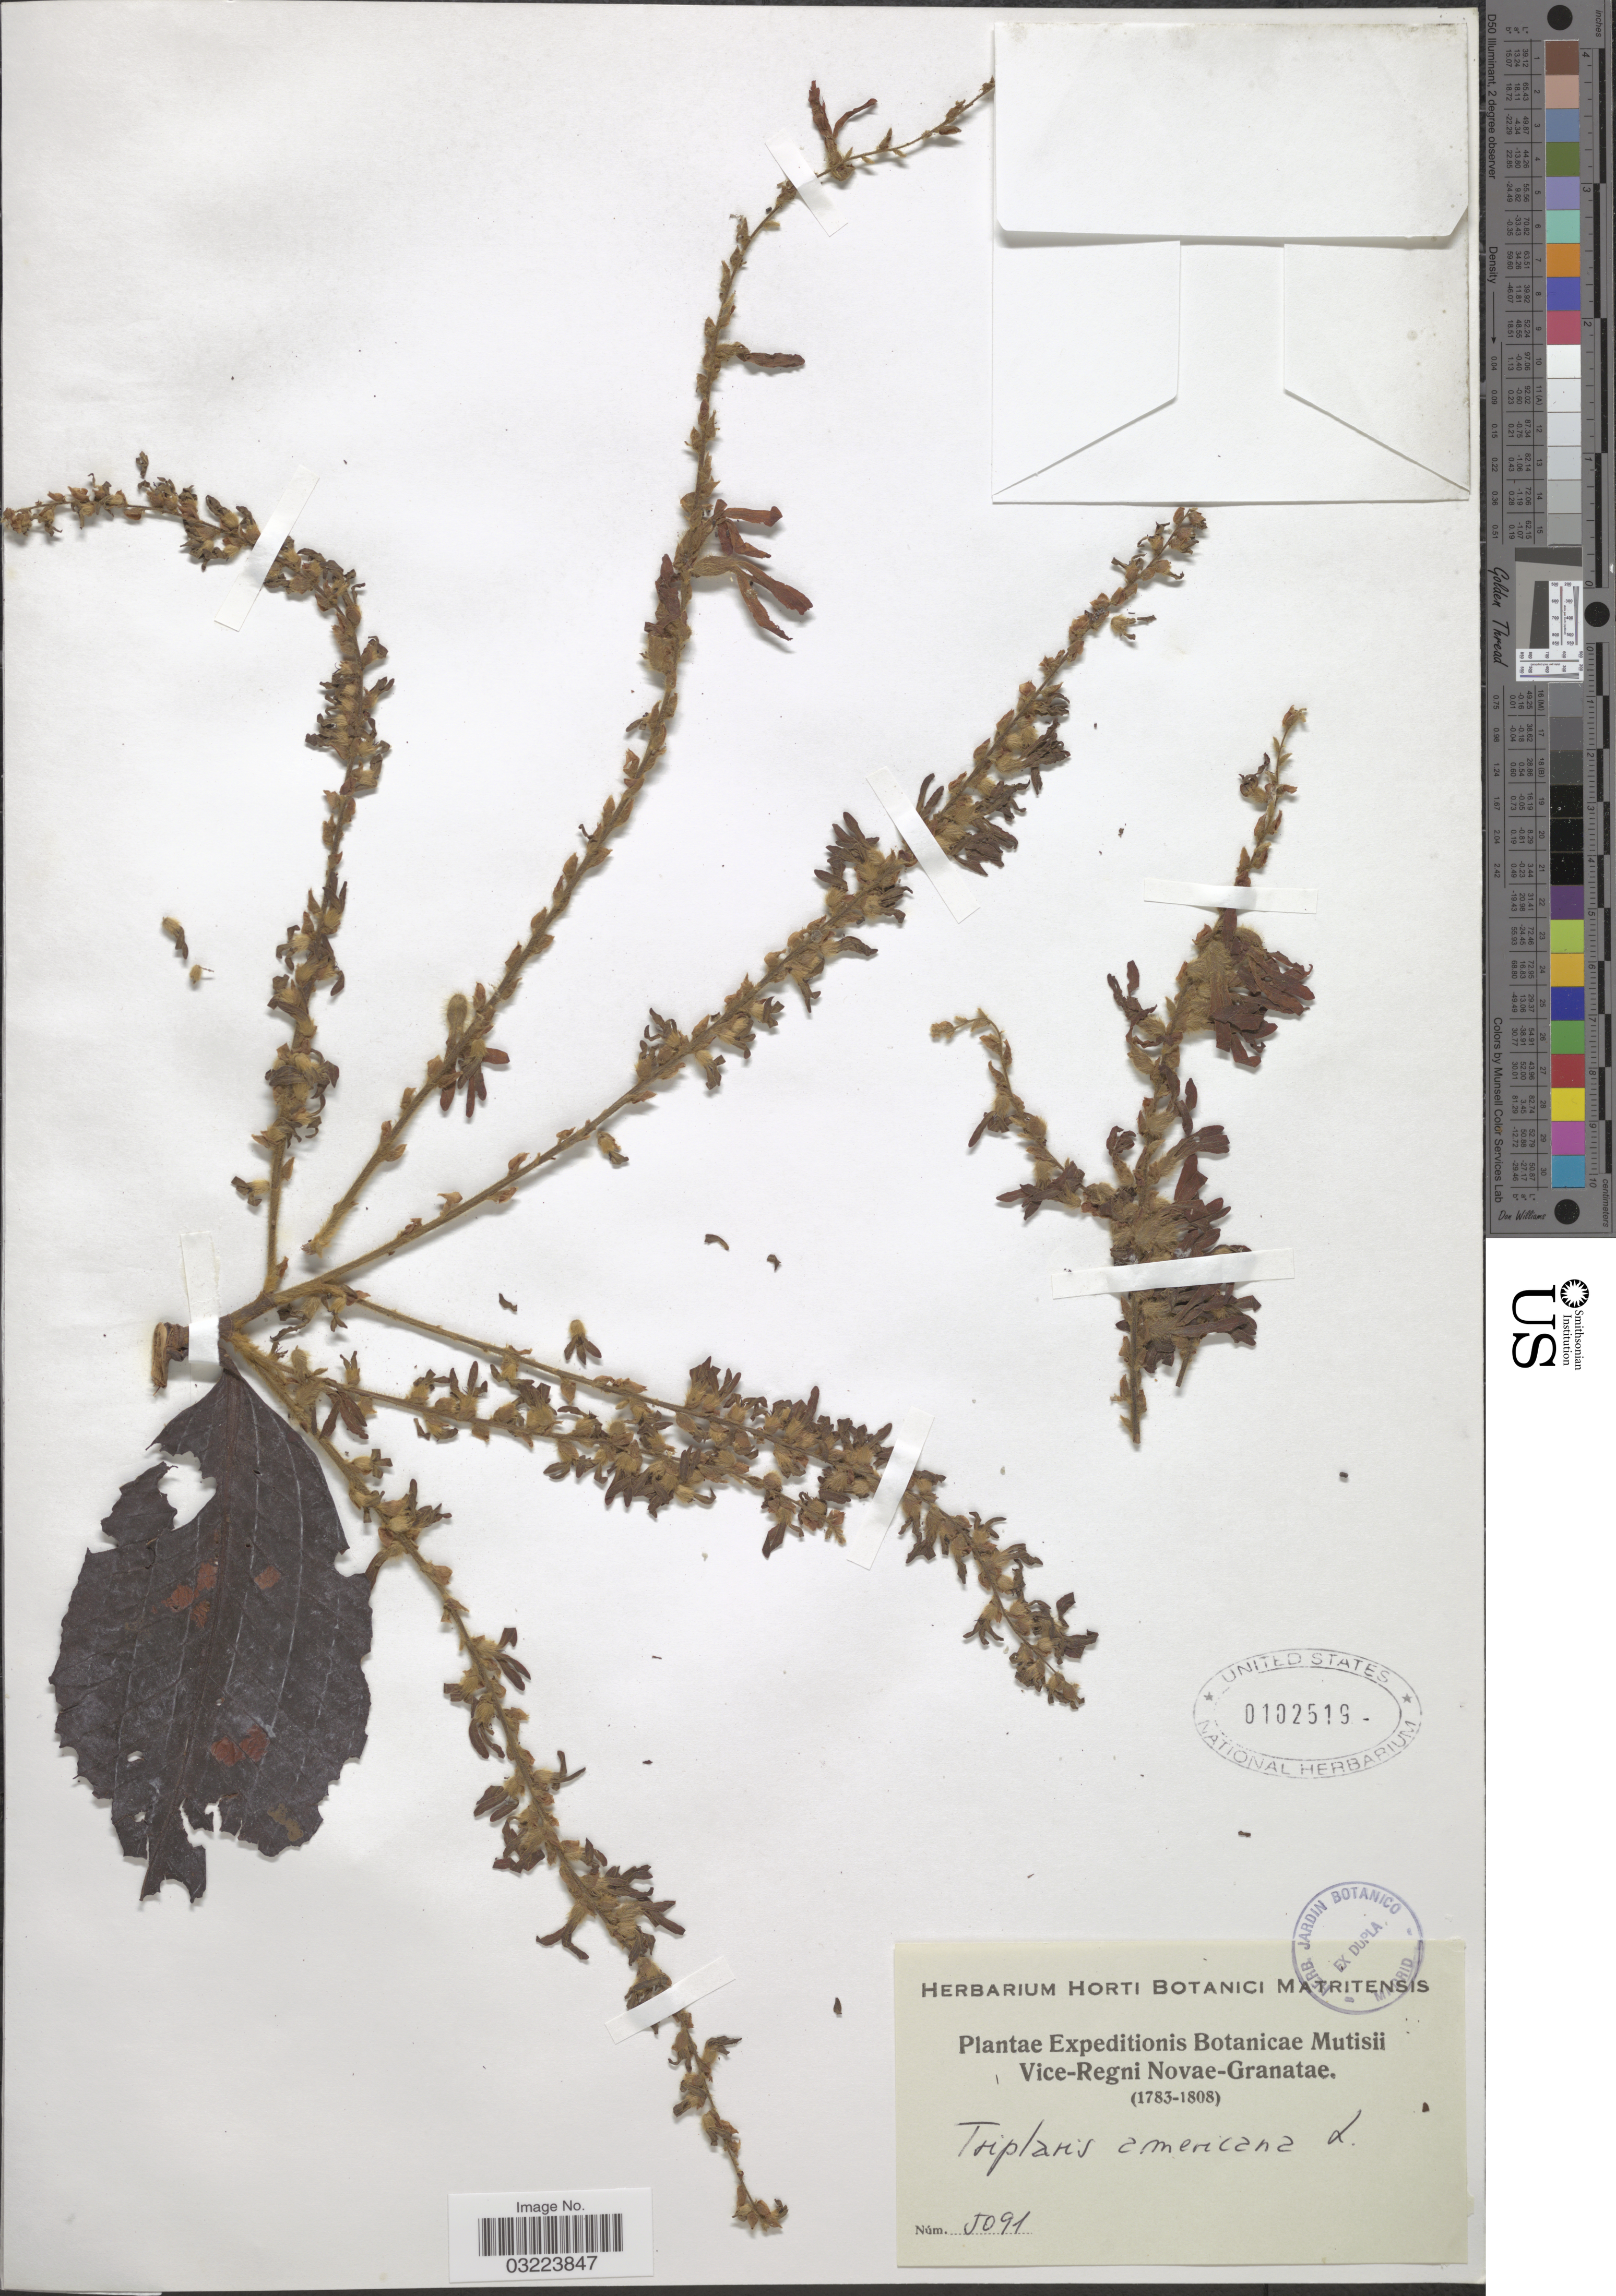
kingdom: Plantae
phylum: Tracheophyta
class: Magnoliopsida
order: Caryophyllales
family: Polygonaceae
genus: Triplaris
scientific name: Triplaris americana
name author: L.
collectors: Expeditions Botanicae Mutisii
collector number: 5091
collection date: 1783/1808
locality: Vice-Regni Novae-Granatae.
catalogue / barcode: US 102519